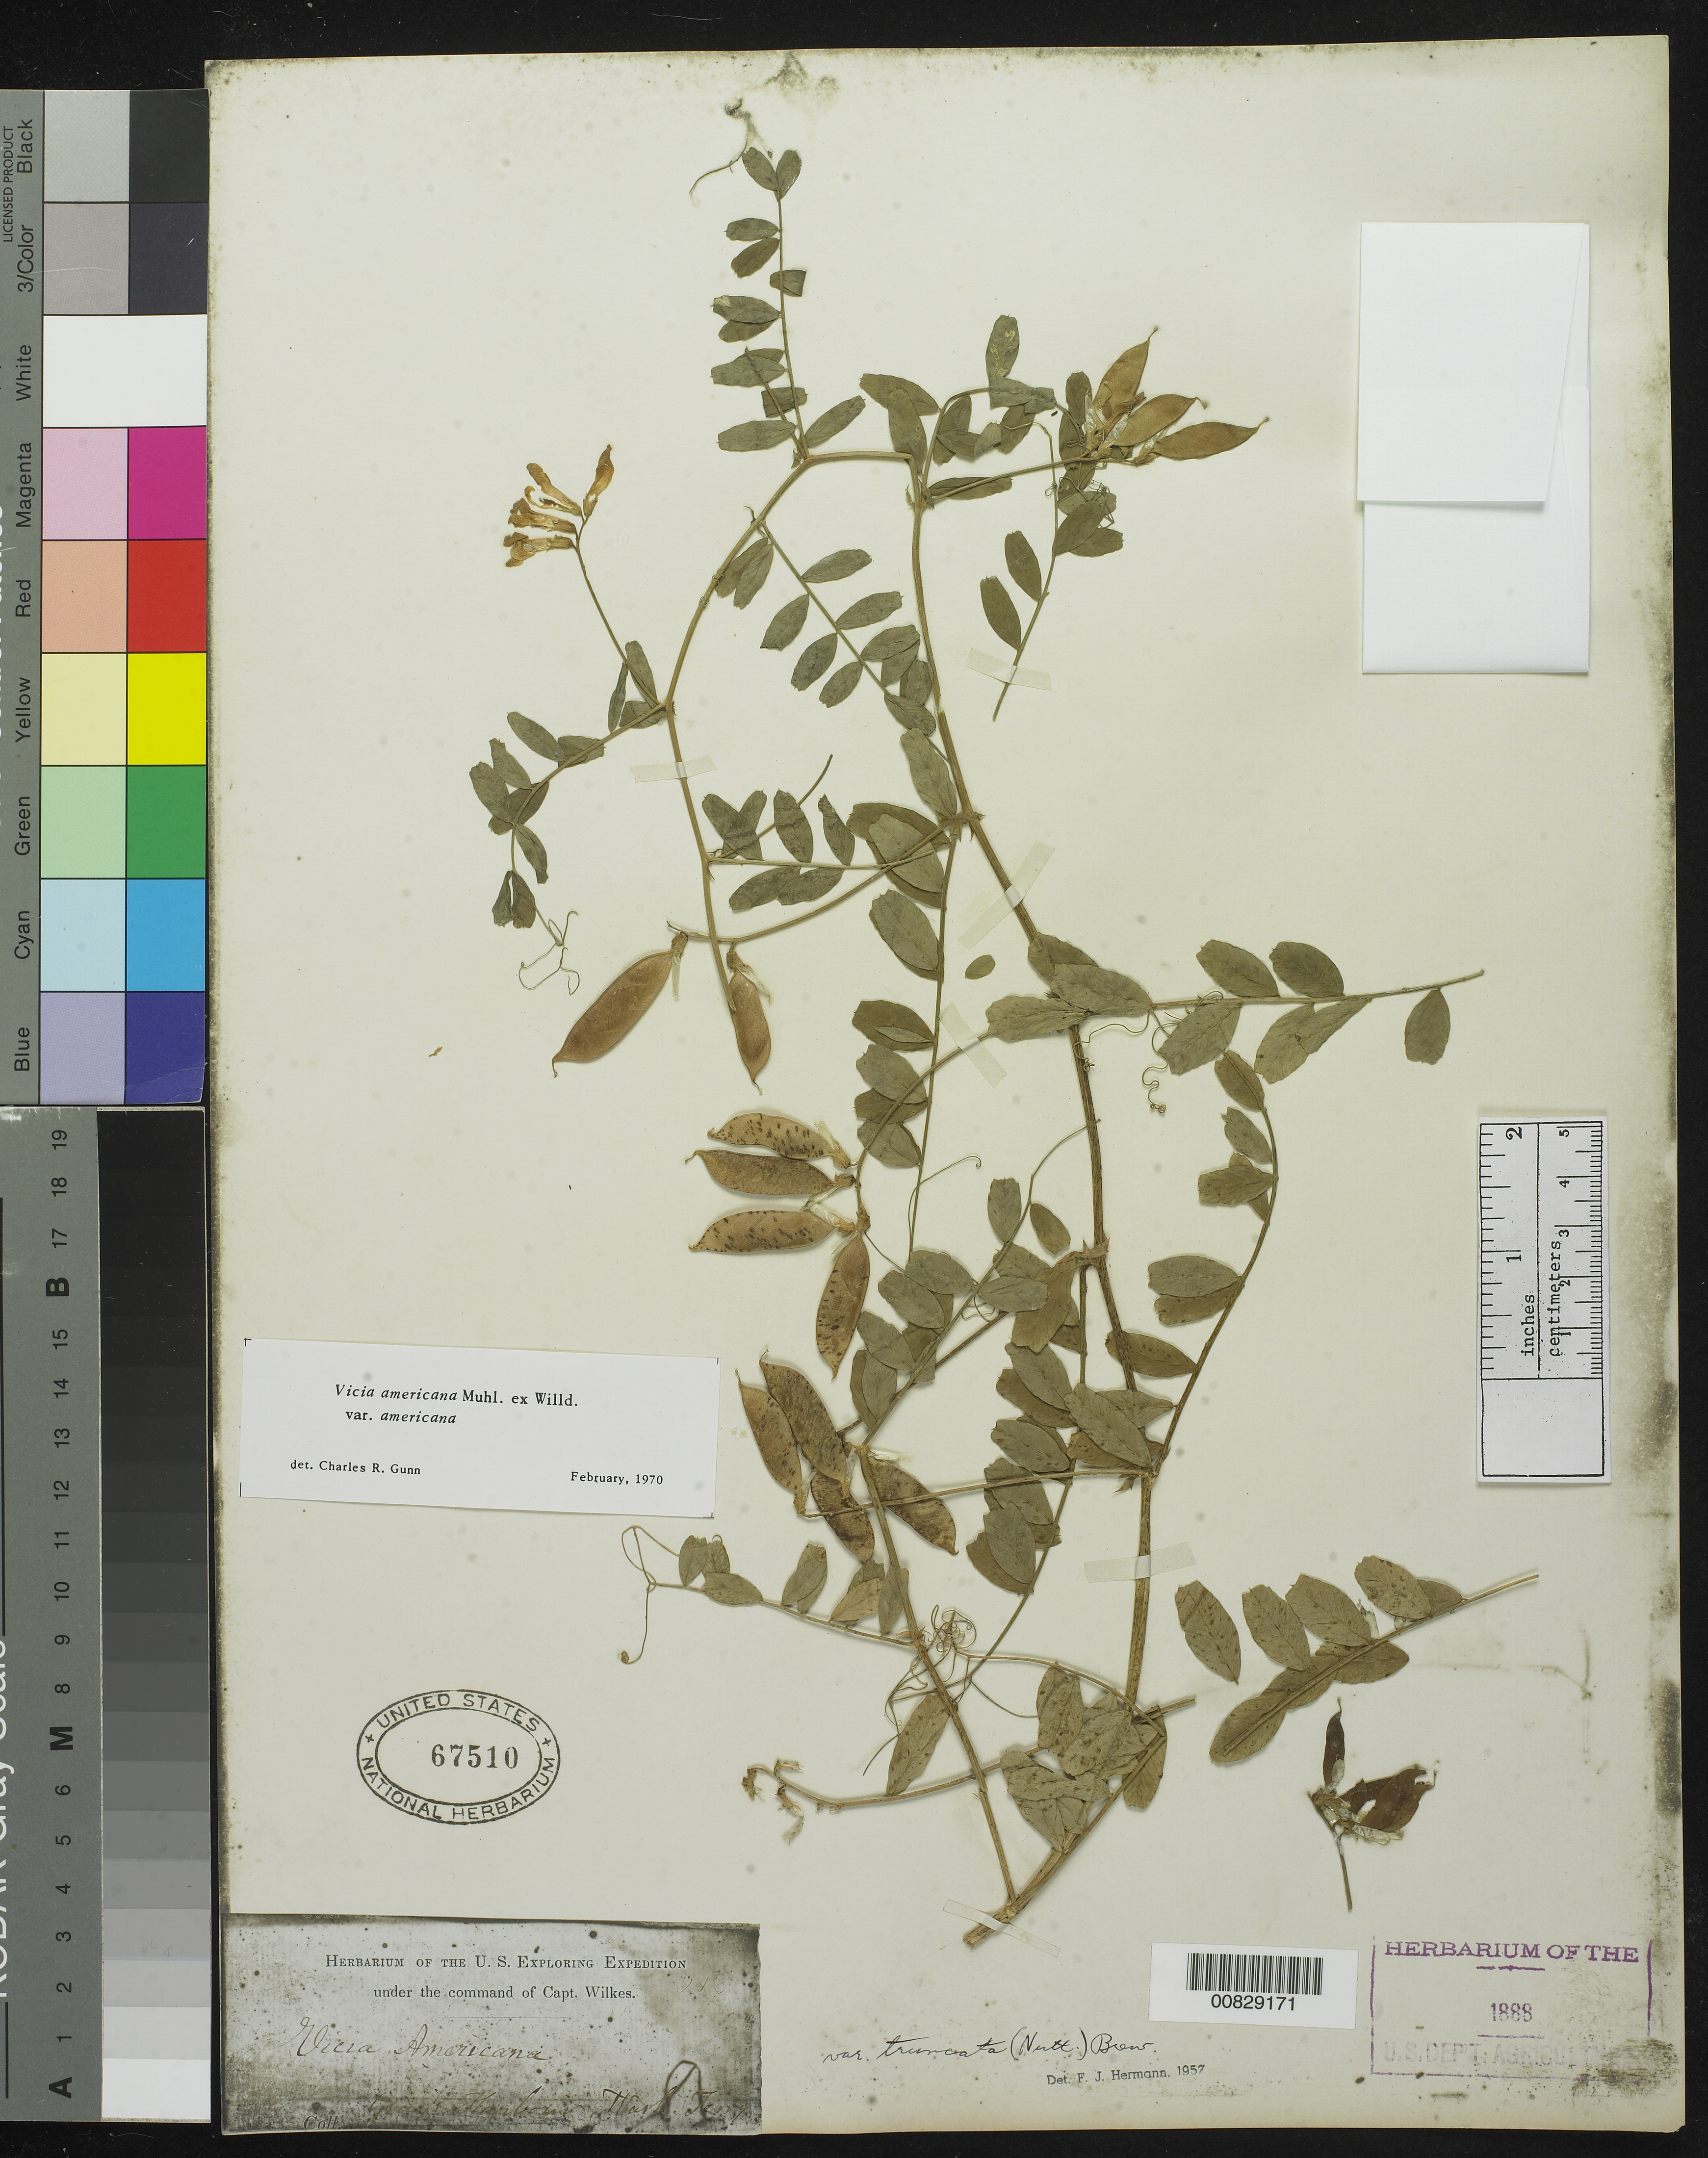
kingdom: Plantae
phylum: Tracheophyta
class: Magnoliopsida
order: Fabales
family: Fabaceae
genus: Vicia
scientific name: Vicia americana var. americana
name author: Muhl. ex Willd.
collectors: Wilkes Explor. Exped.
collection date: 1838/1842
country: United States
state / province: Washington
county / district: Grays Harbor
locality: Gray's Harbour, Washington Territory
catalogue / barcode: US 67510